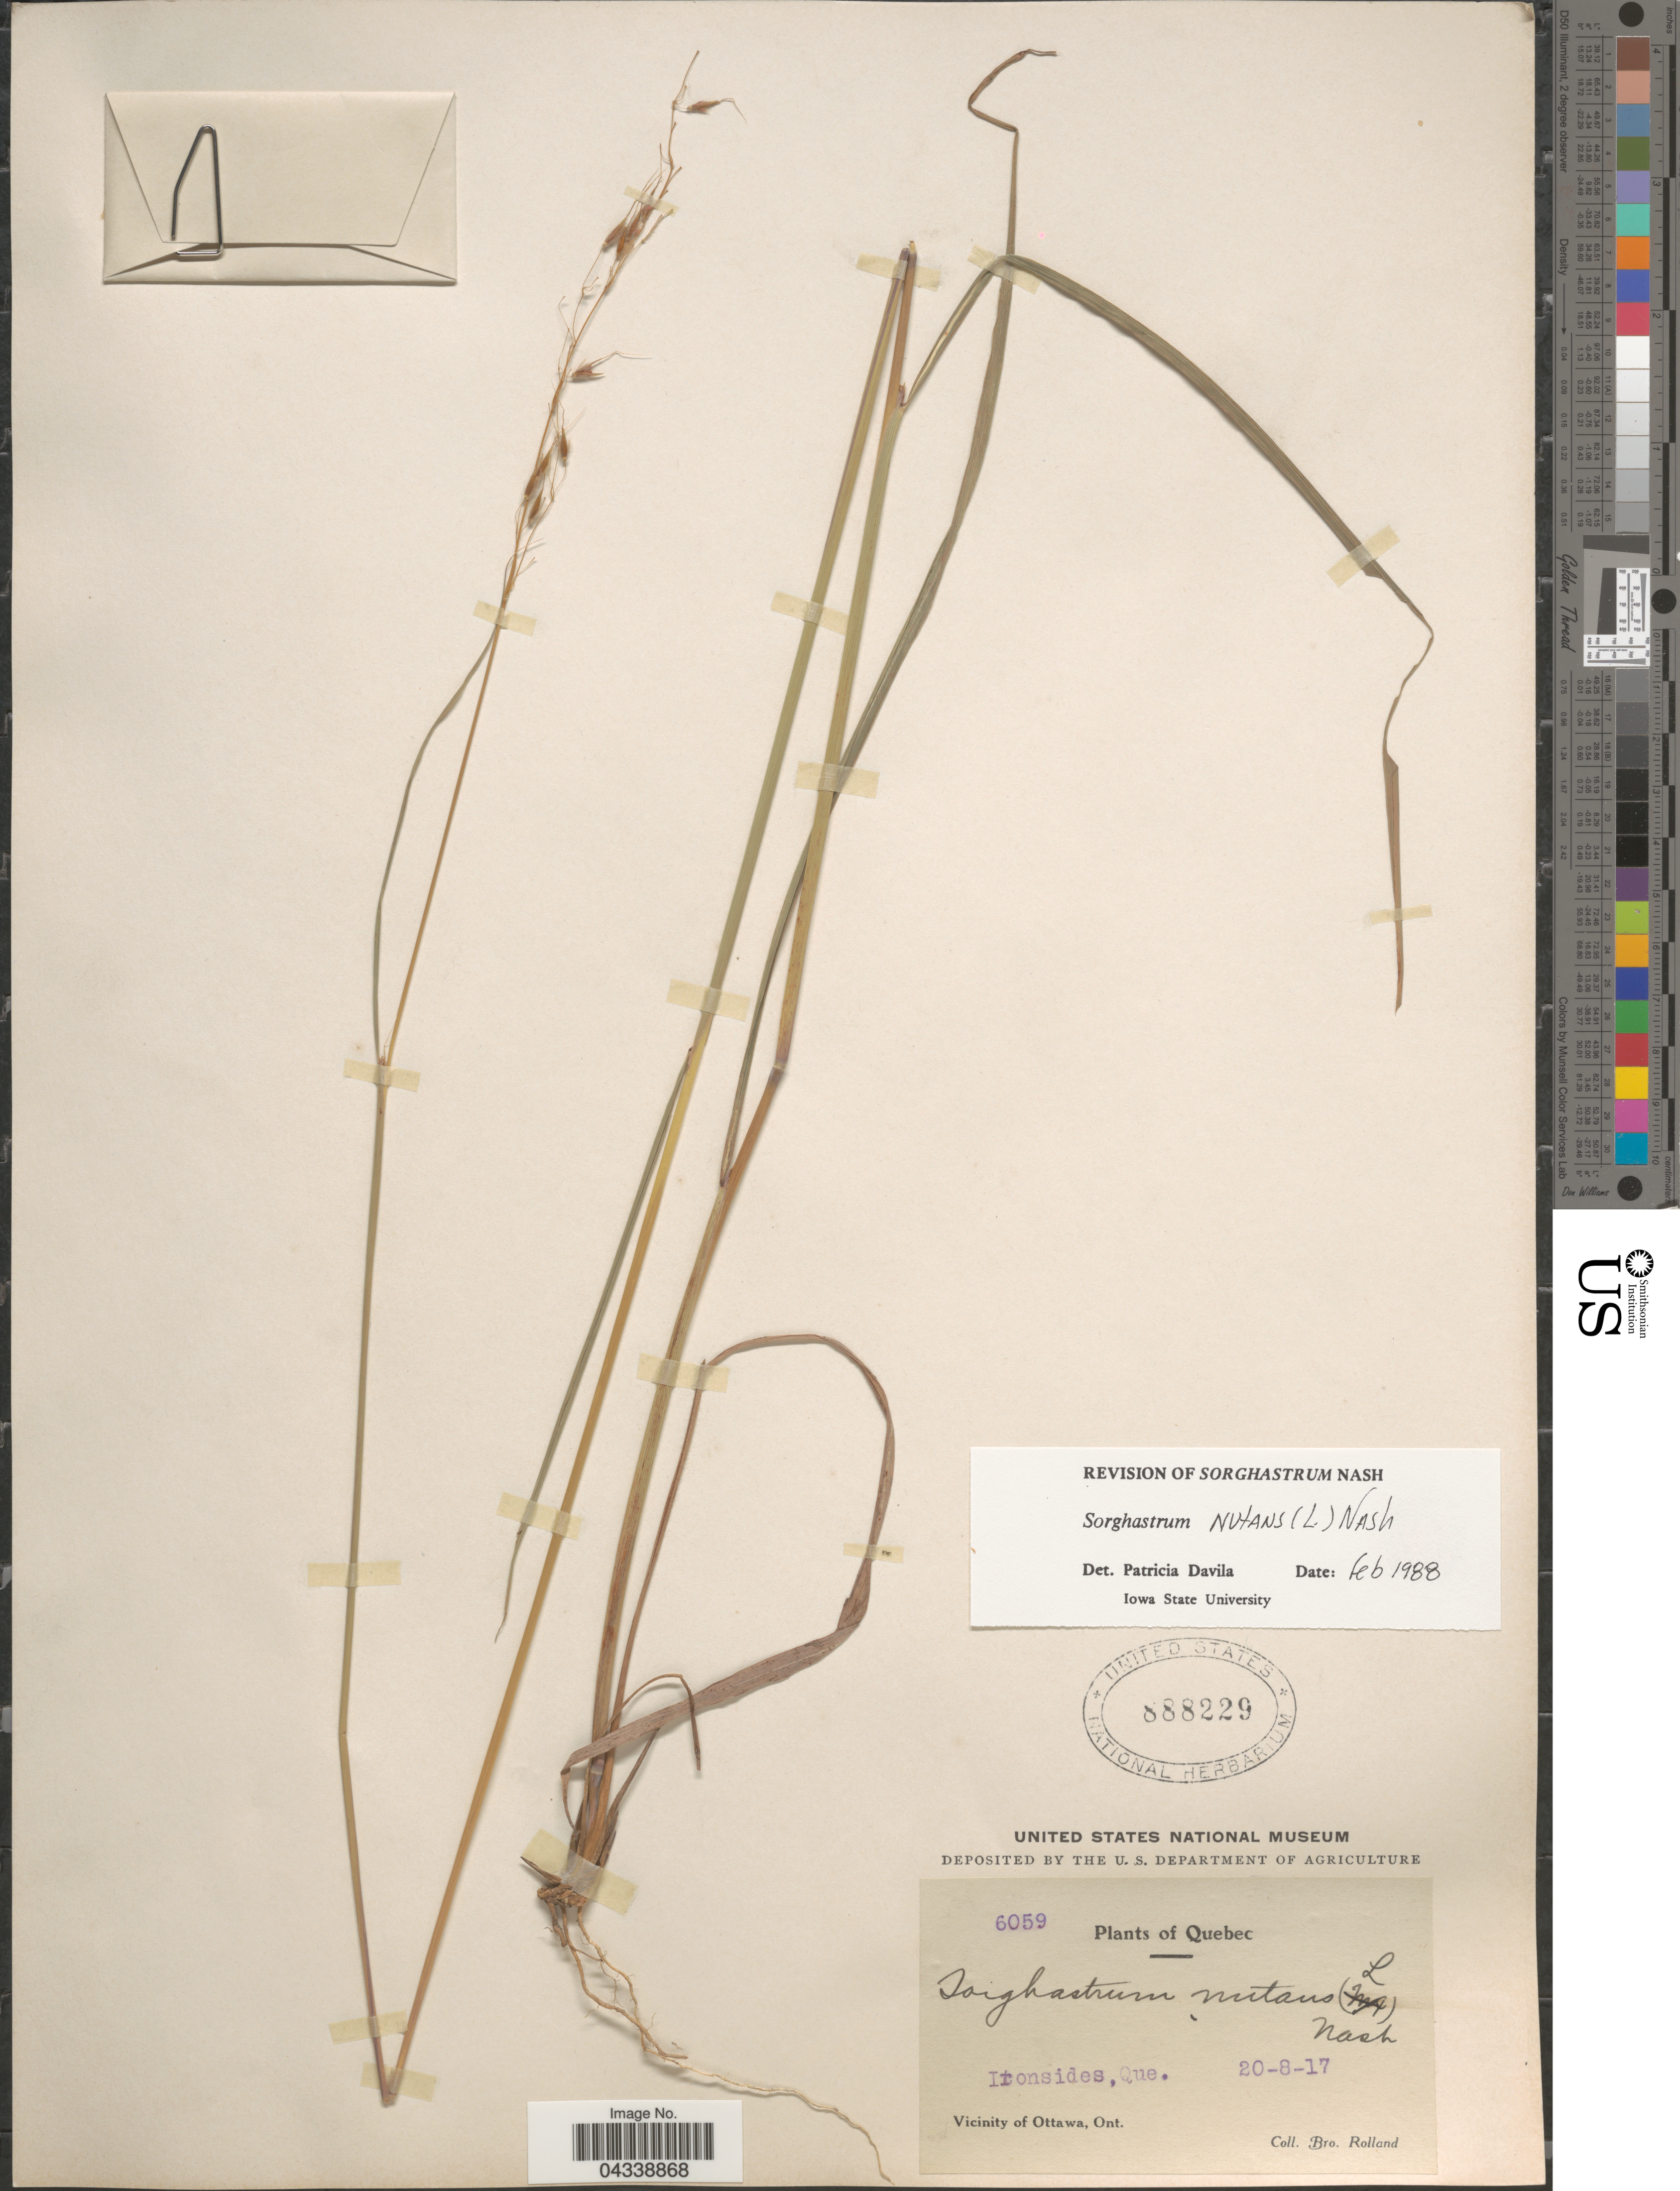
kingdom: Plantae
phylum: Tracheophyta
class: Liliopsida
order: Poales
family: Poaceae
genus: Sorghastrum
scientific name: Sorghastrum nutans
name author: (L.) Nash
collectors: B. Rolland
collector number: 6059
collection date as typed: Transcribed d/m/y: 20/8/17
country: Canada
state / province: Quebec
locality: Ironsides.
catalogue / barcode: US 888229